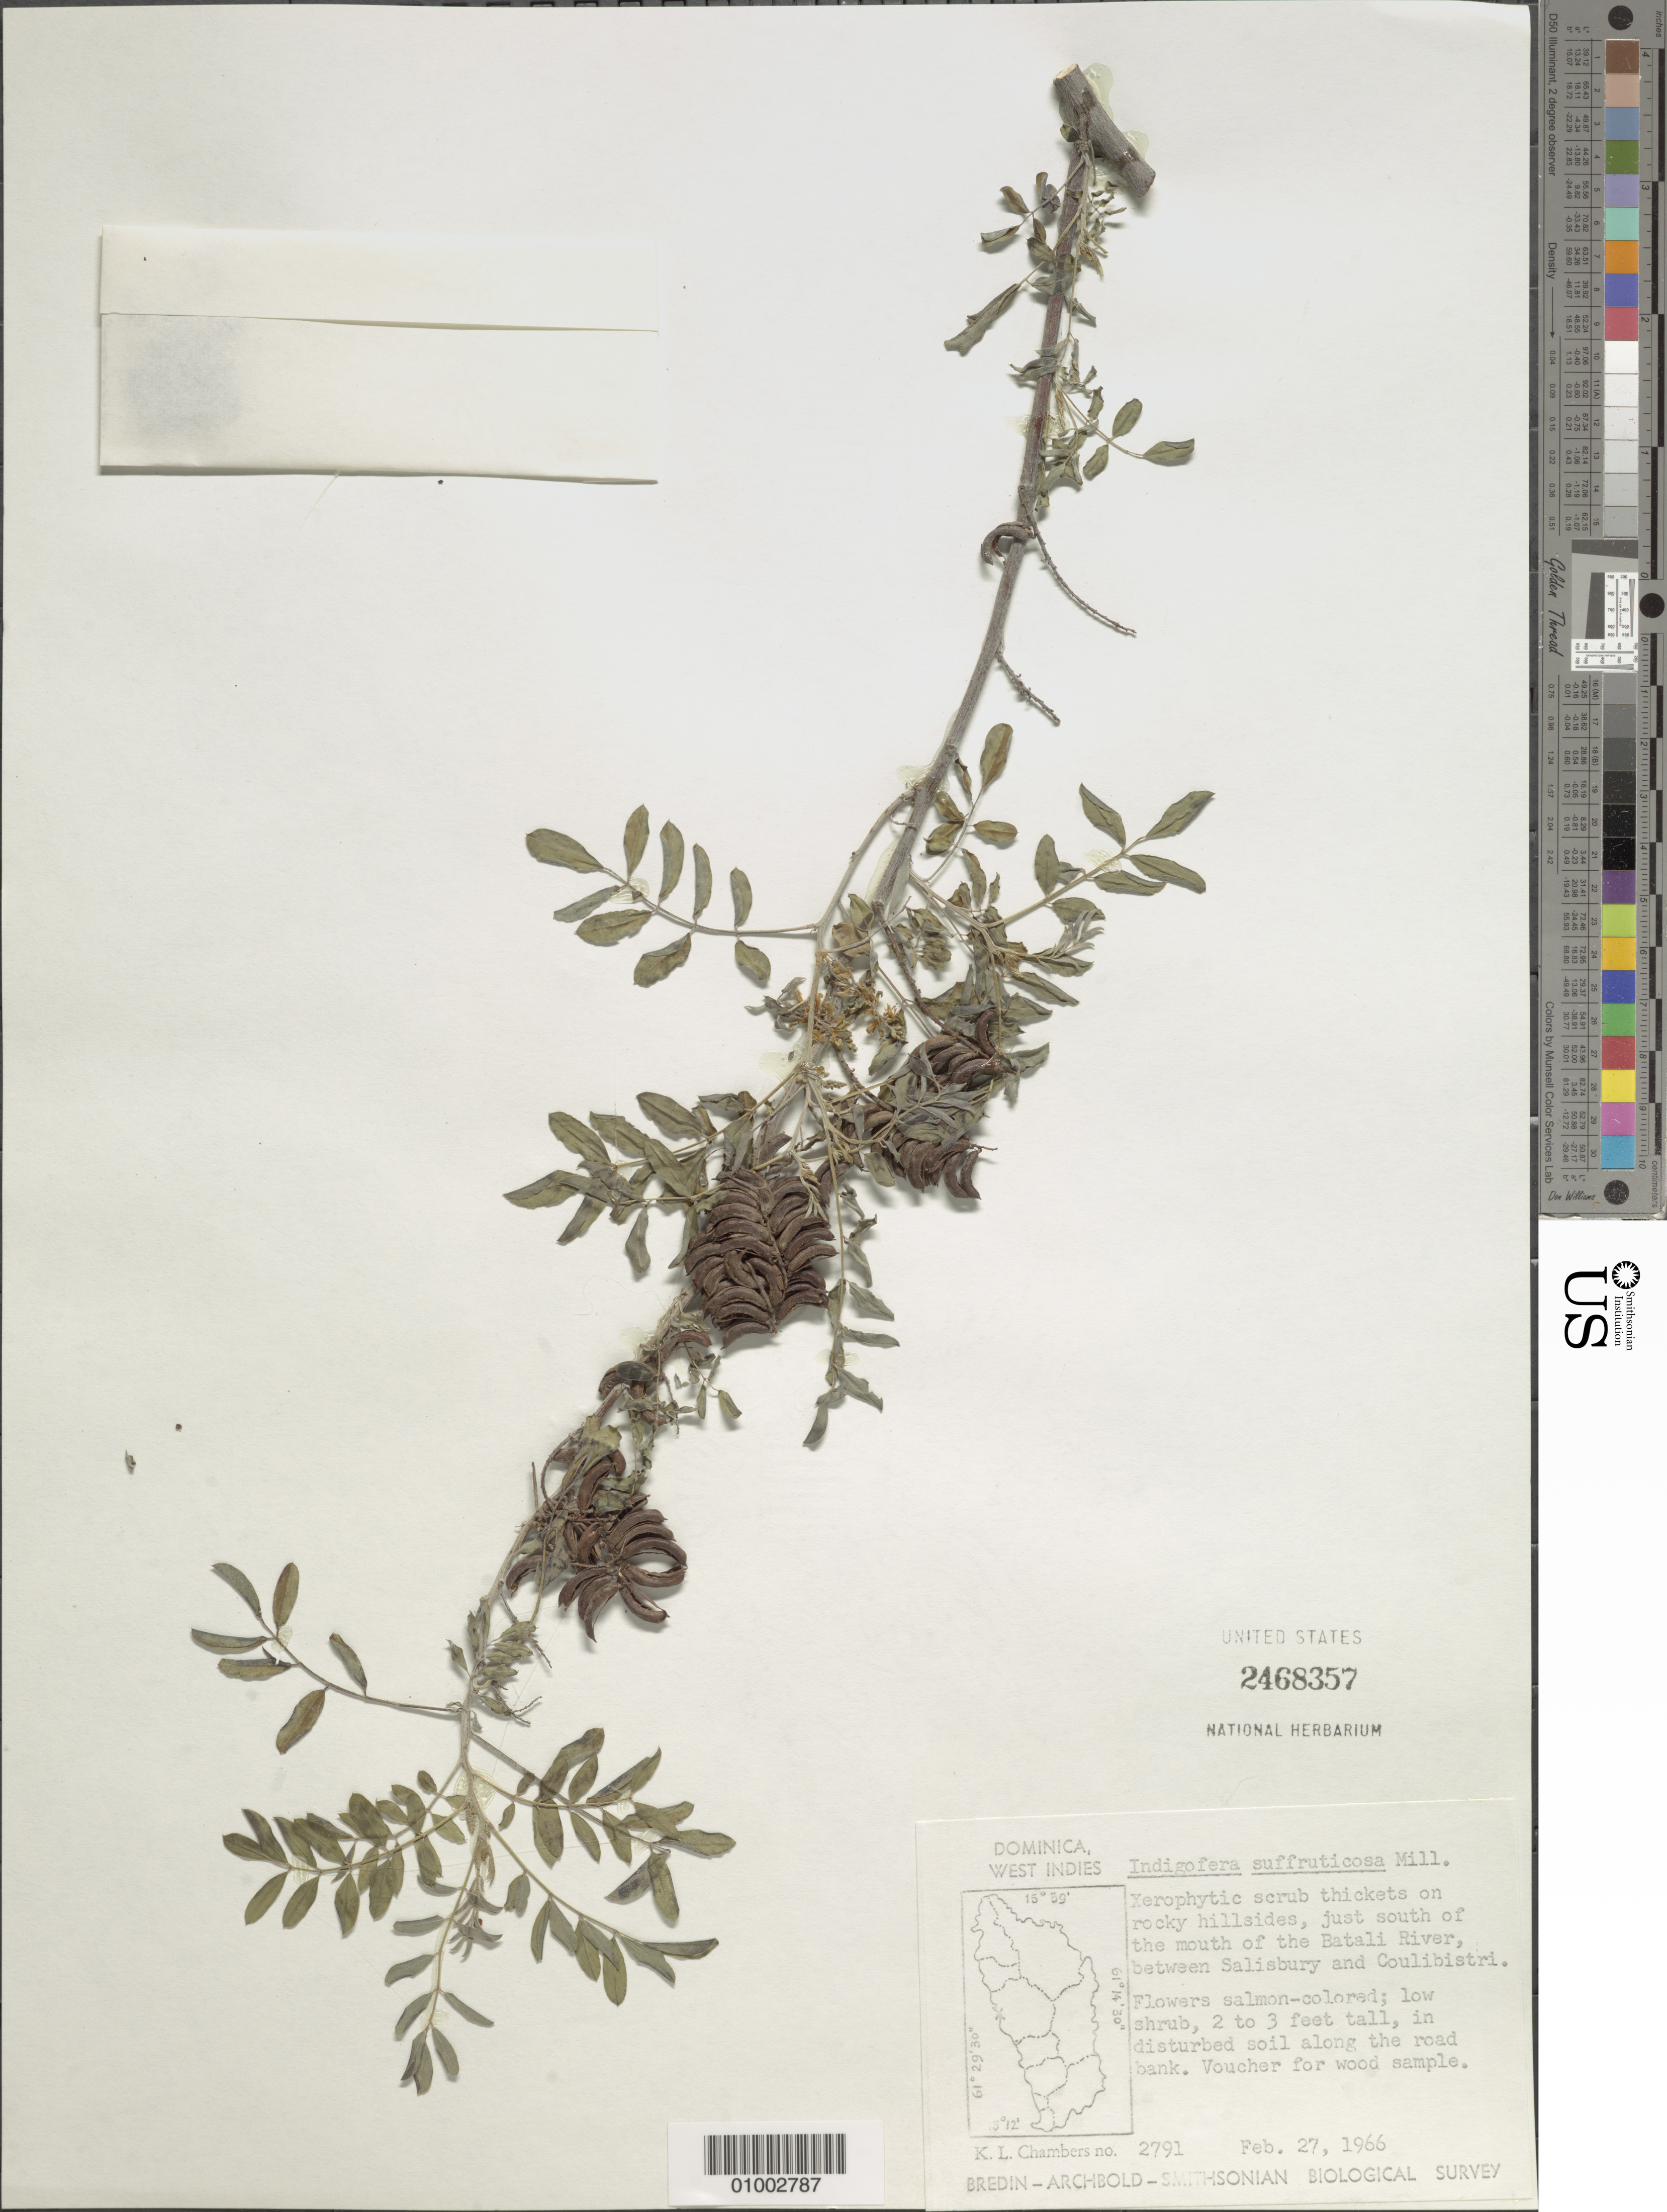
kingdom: Plantae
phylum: Tracheophyta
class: Magnoliopsida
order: Fabales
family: Fabaceae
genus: Indigofera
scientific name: Indigofera suffruticosa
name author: Mill.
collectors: K. L. Chambers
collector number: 2791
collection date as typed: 27 Feb 1966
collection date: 1966-02-27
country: Dominica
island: Dominica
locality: Xerophytic scrub thickets on rocky hillsides, just south of the mouth of the Batali River, between Salibury and Coulibistri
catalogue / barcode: US 2468357